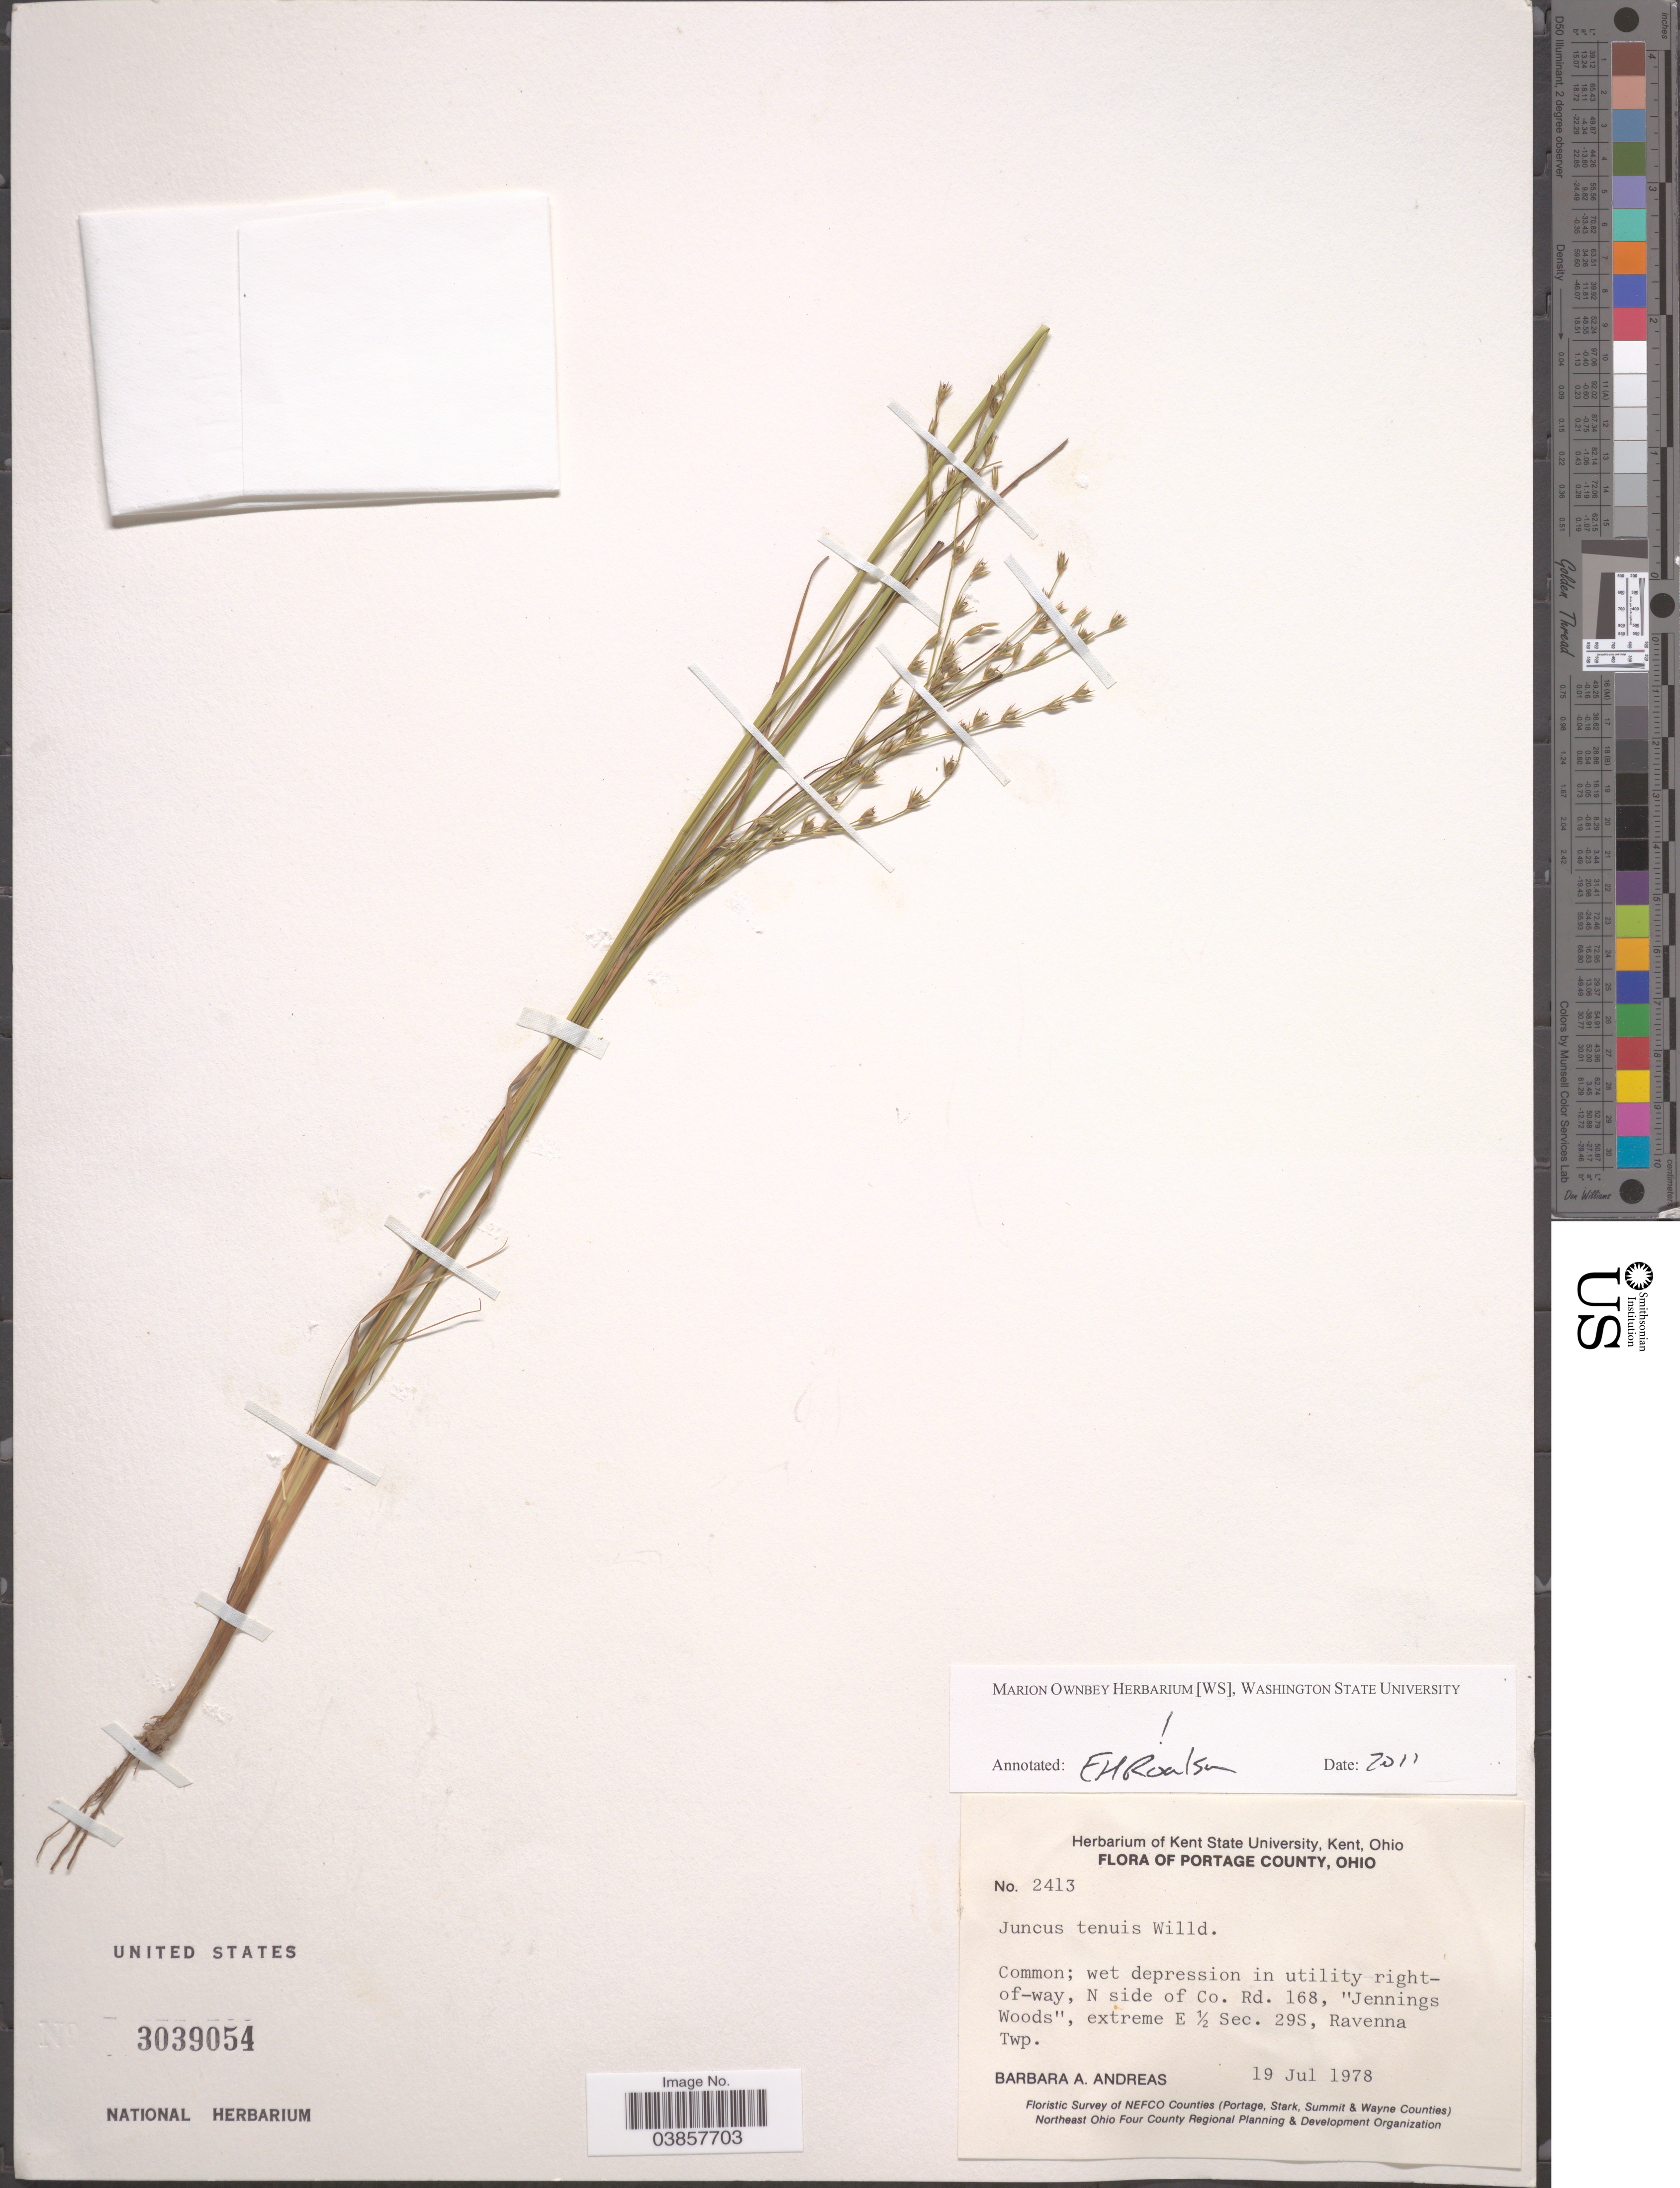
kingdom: Plantae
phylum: Tracheophyta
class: Liliopsida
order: Poales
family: Juncaceae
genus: Juncus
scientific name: Juncus tenuis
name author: Willd.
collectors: B. A. Andreas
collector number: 2413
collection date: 1978-07-19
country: United States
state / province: Ohio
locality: Portage County. Wet depression in utility right-of-way, N side of Co. Rd. 168, "Jennings Woods", extreme E ½ Sec. 29S, Ravenna Twp.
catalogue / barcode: US 3039054